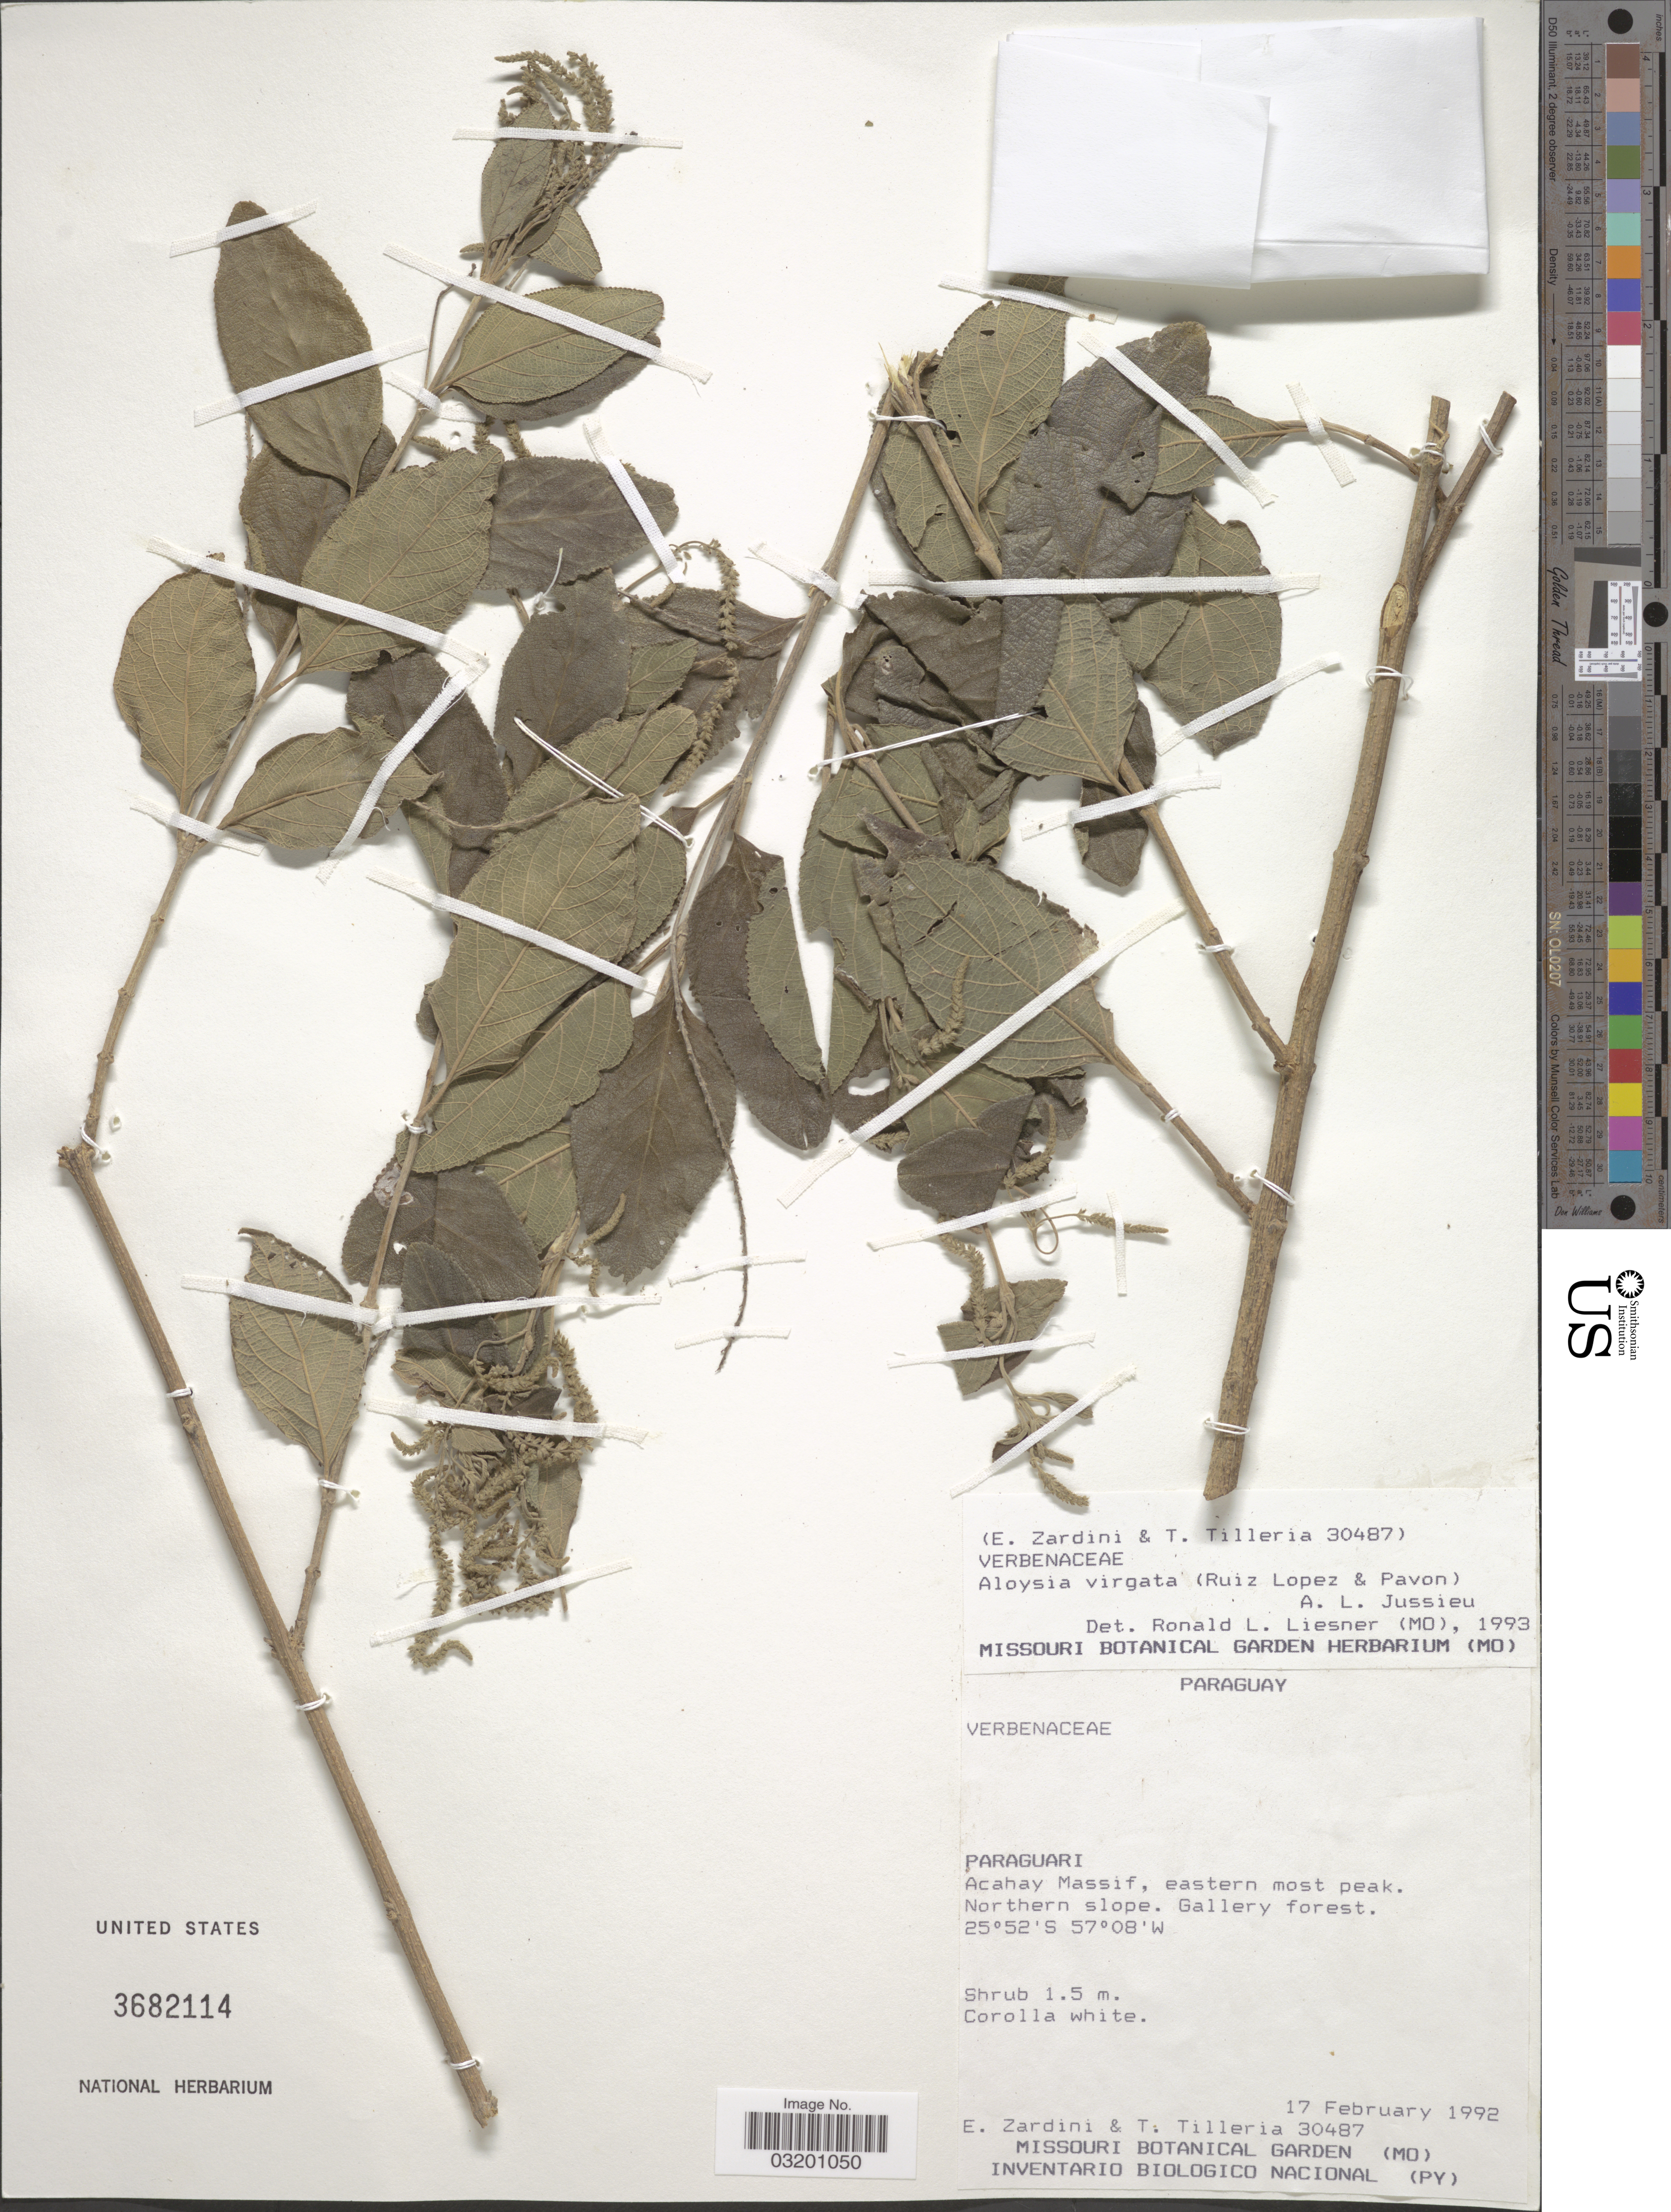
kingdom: Plantae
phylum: Tracheophyta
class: Magnoliopsida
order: Lamiales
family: Verbenaceae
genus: Aloysia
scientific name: Aloysia virgata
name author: (Ruiz & Pav.) Juss.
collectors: E. Zardini & T. Tilleria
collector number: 30487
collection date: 1992-02-17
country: Paraguay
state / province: Paraguari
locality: Acahay Massif, eastern most peak. Northern slope.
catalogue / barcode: US 3682114